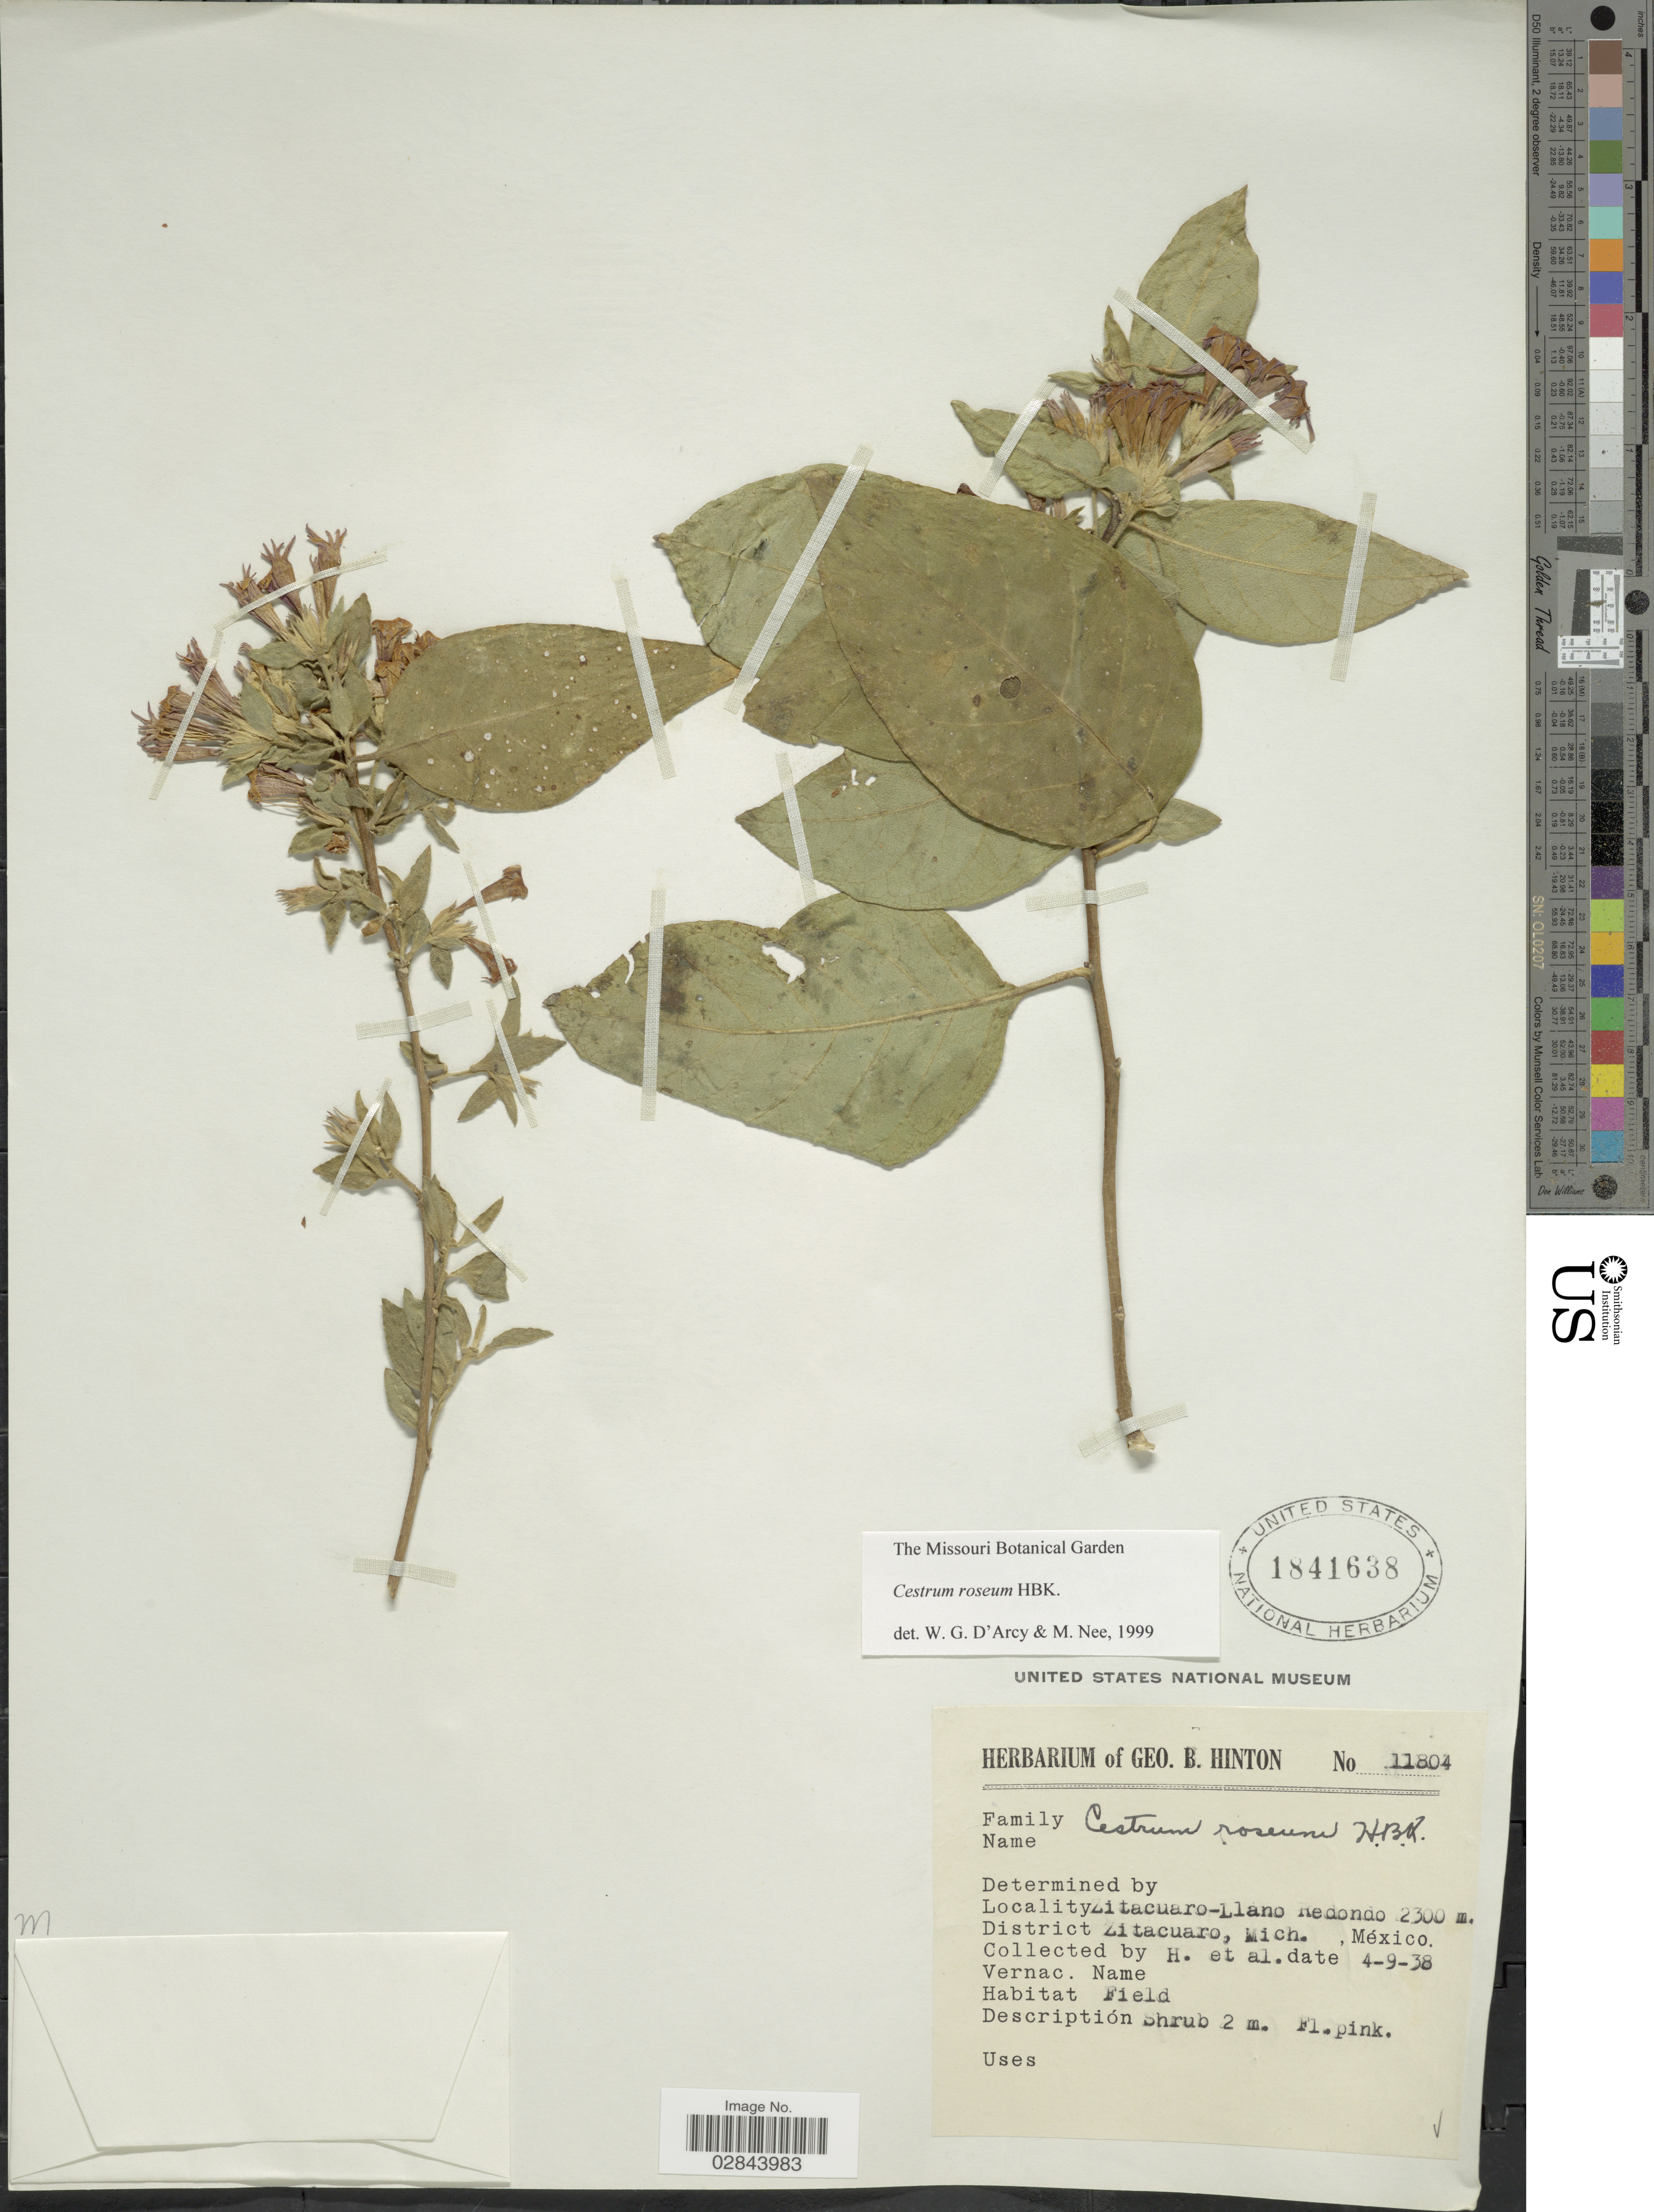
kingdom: Plantae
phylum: Tracheophyta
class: Magnoliopsida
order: Solanales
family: Solanaceae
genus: Cestrum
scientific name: Cestrum roseum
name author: Kunth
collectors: G. B. Hinton & et al.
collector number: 11804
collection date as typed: Transcribed d/m/y: 4/9/38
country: Mexico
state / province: Michoacán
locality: Zitacuaro-Llano Redondo. District Zitacuaro.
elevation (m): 2300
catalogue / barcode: US 1841638